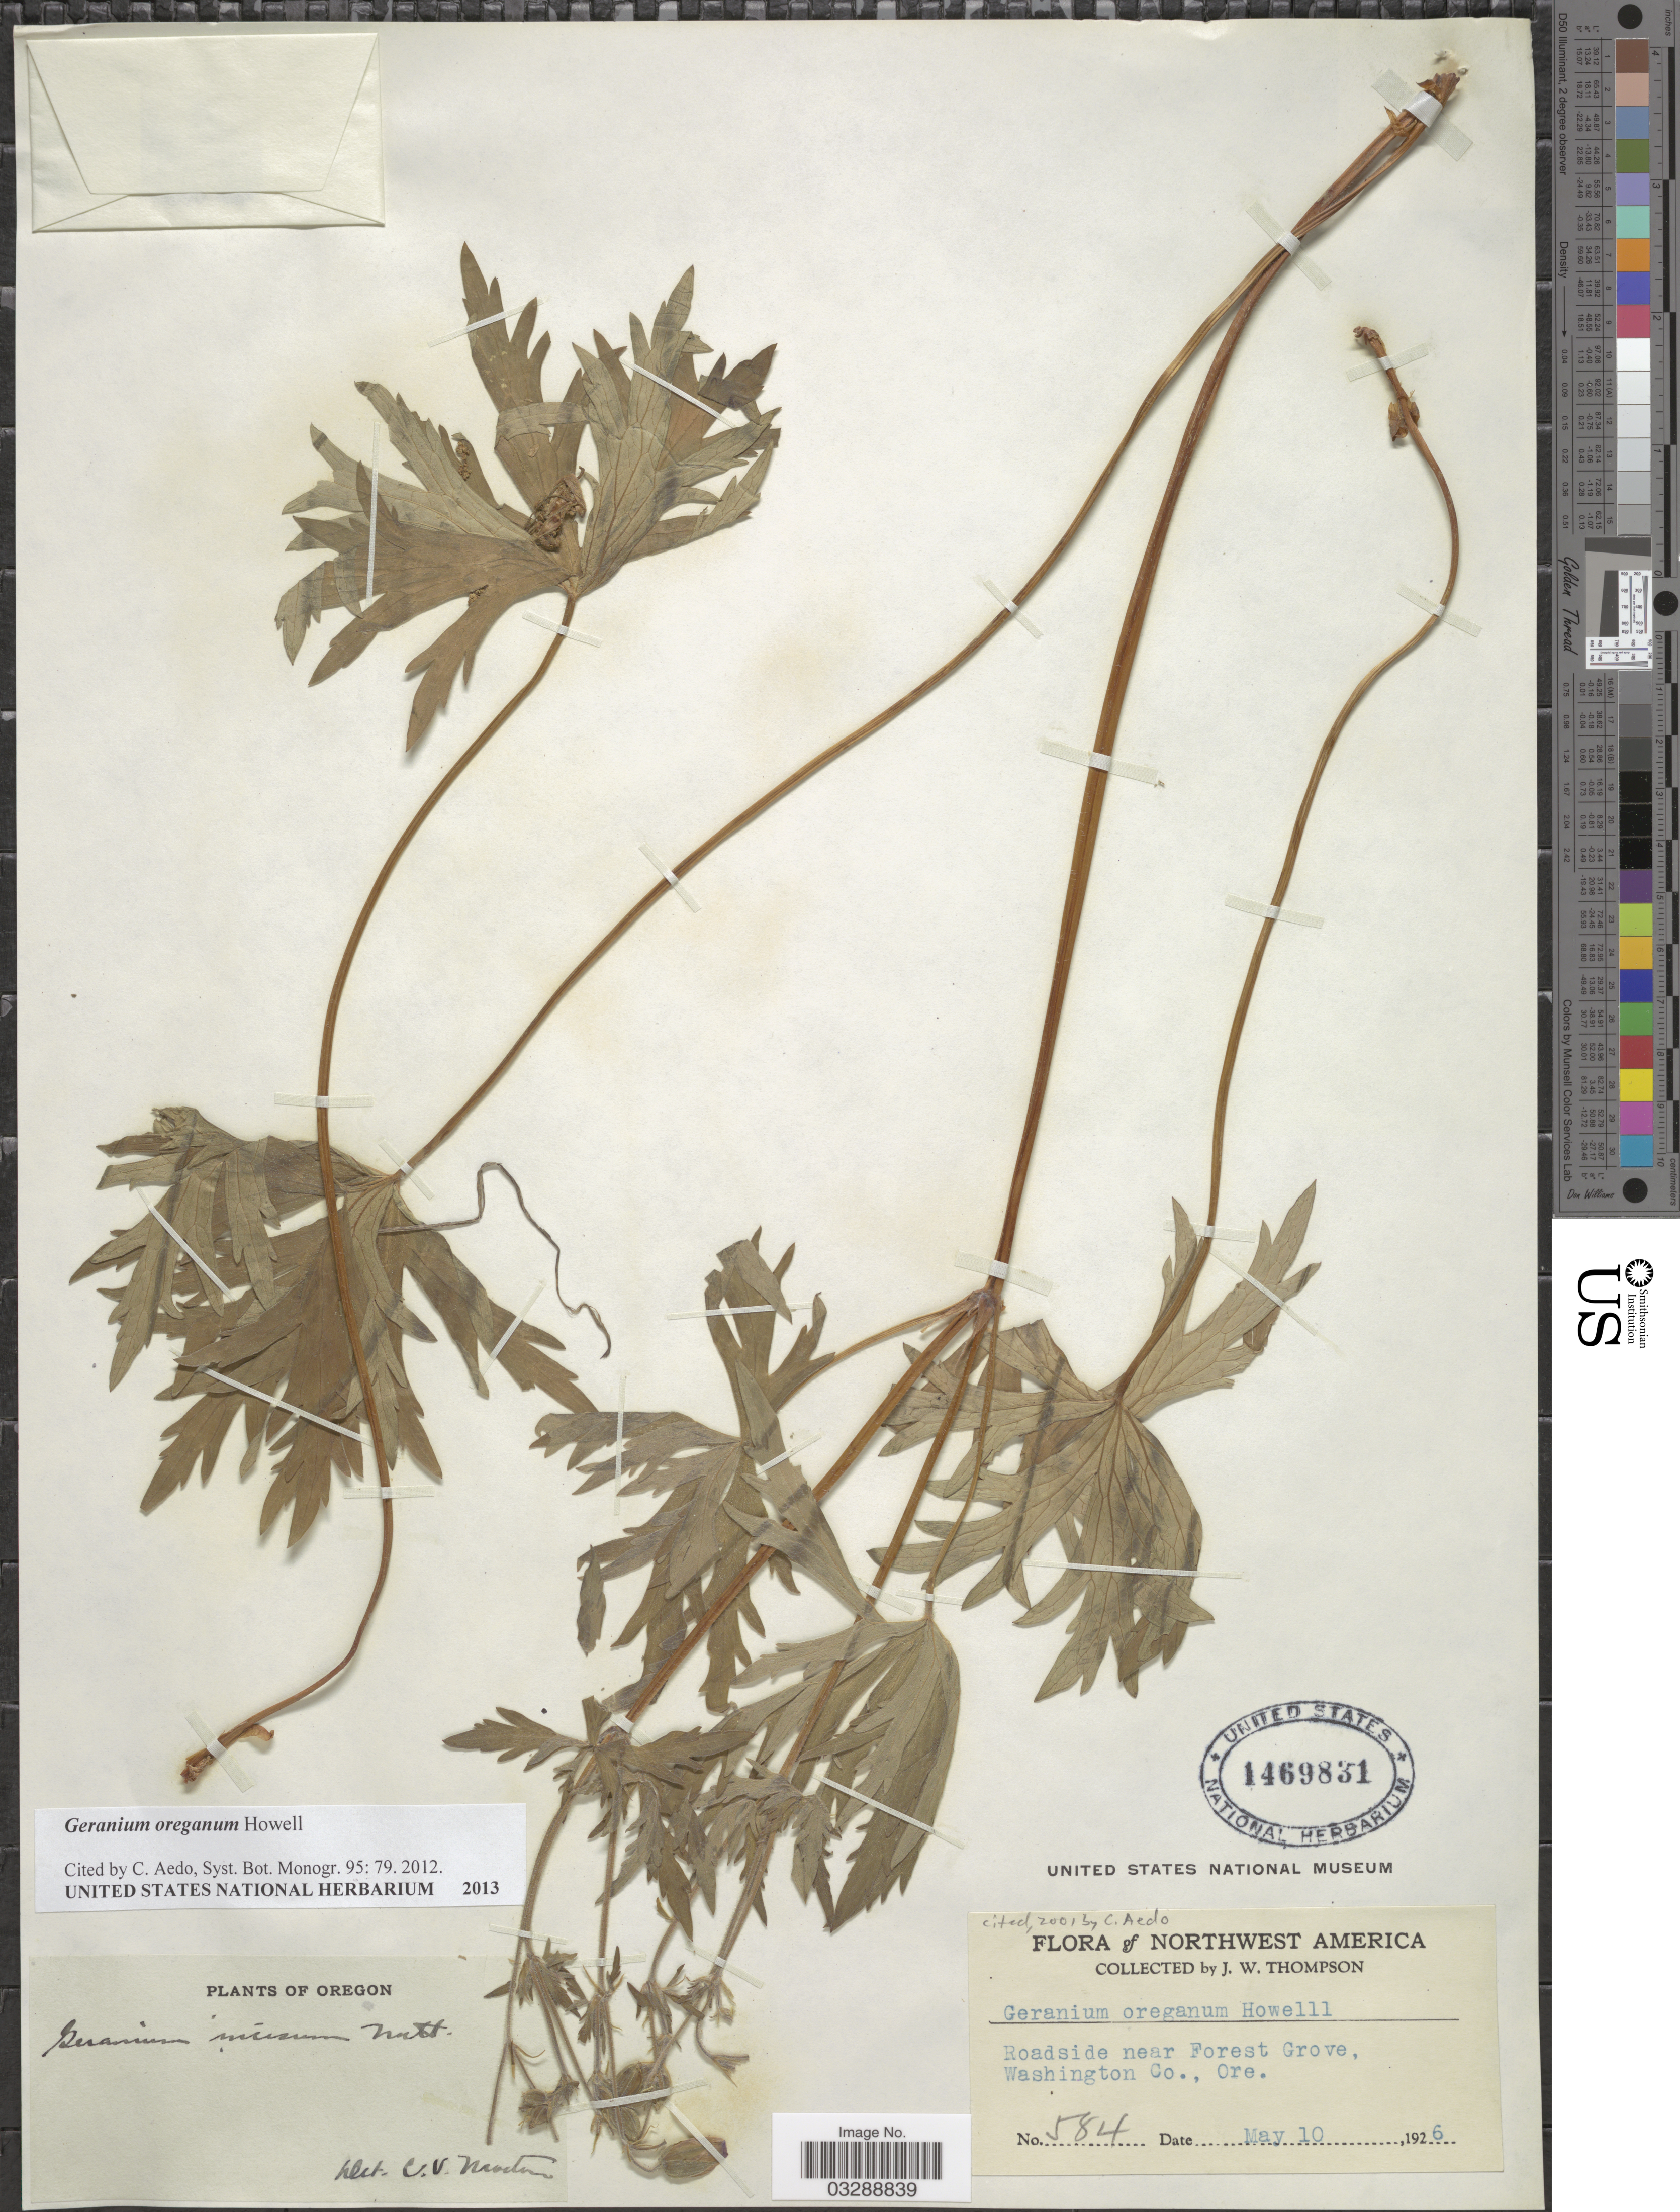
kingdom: Plantae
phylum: Tracheophyta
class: Magnoliopsida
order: Geraniales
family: Geraniaceae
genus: Geranium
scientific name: Geranium oreganum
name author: Howell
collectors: J. Thompson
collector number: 584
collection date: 1926-05-10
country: United States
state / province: Oregon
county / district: Washington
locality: Northwest America. Roadside near Forest Grove, Washington Co.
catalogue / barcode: US 1469831